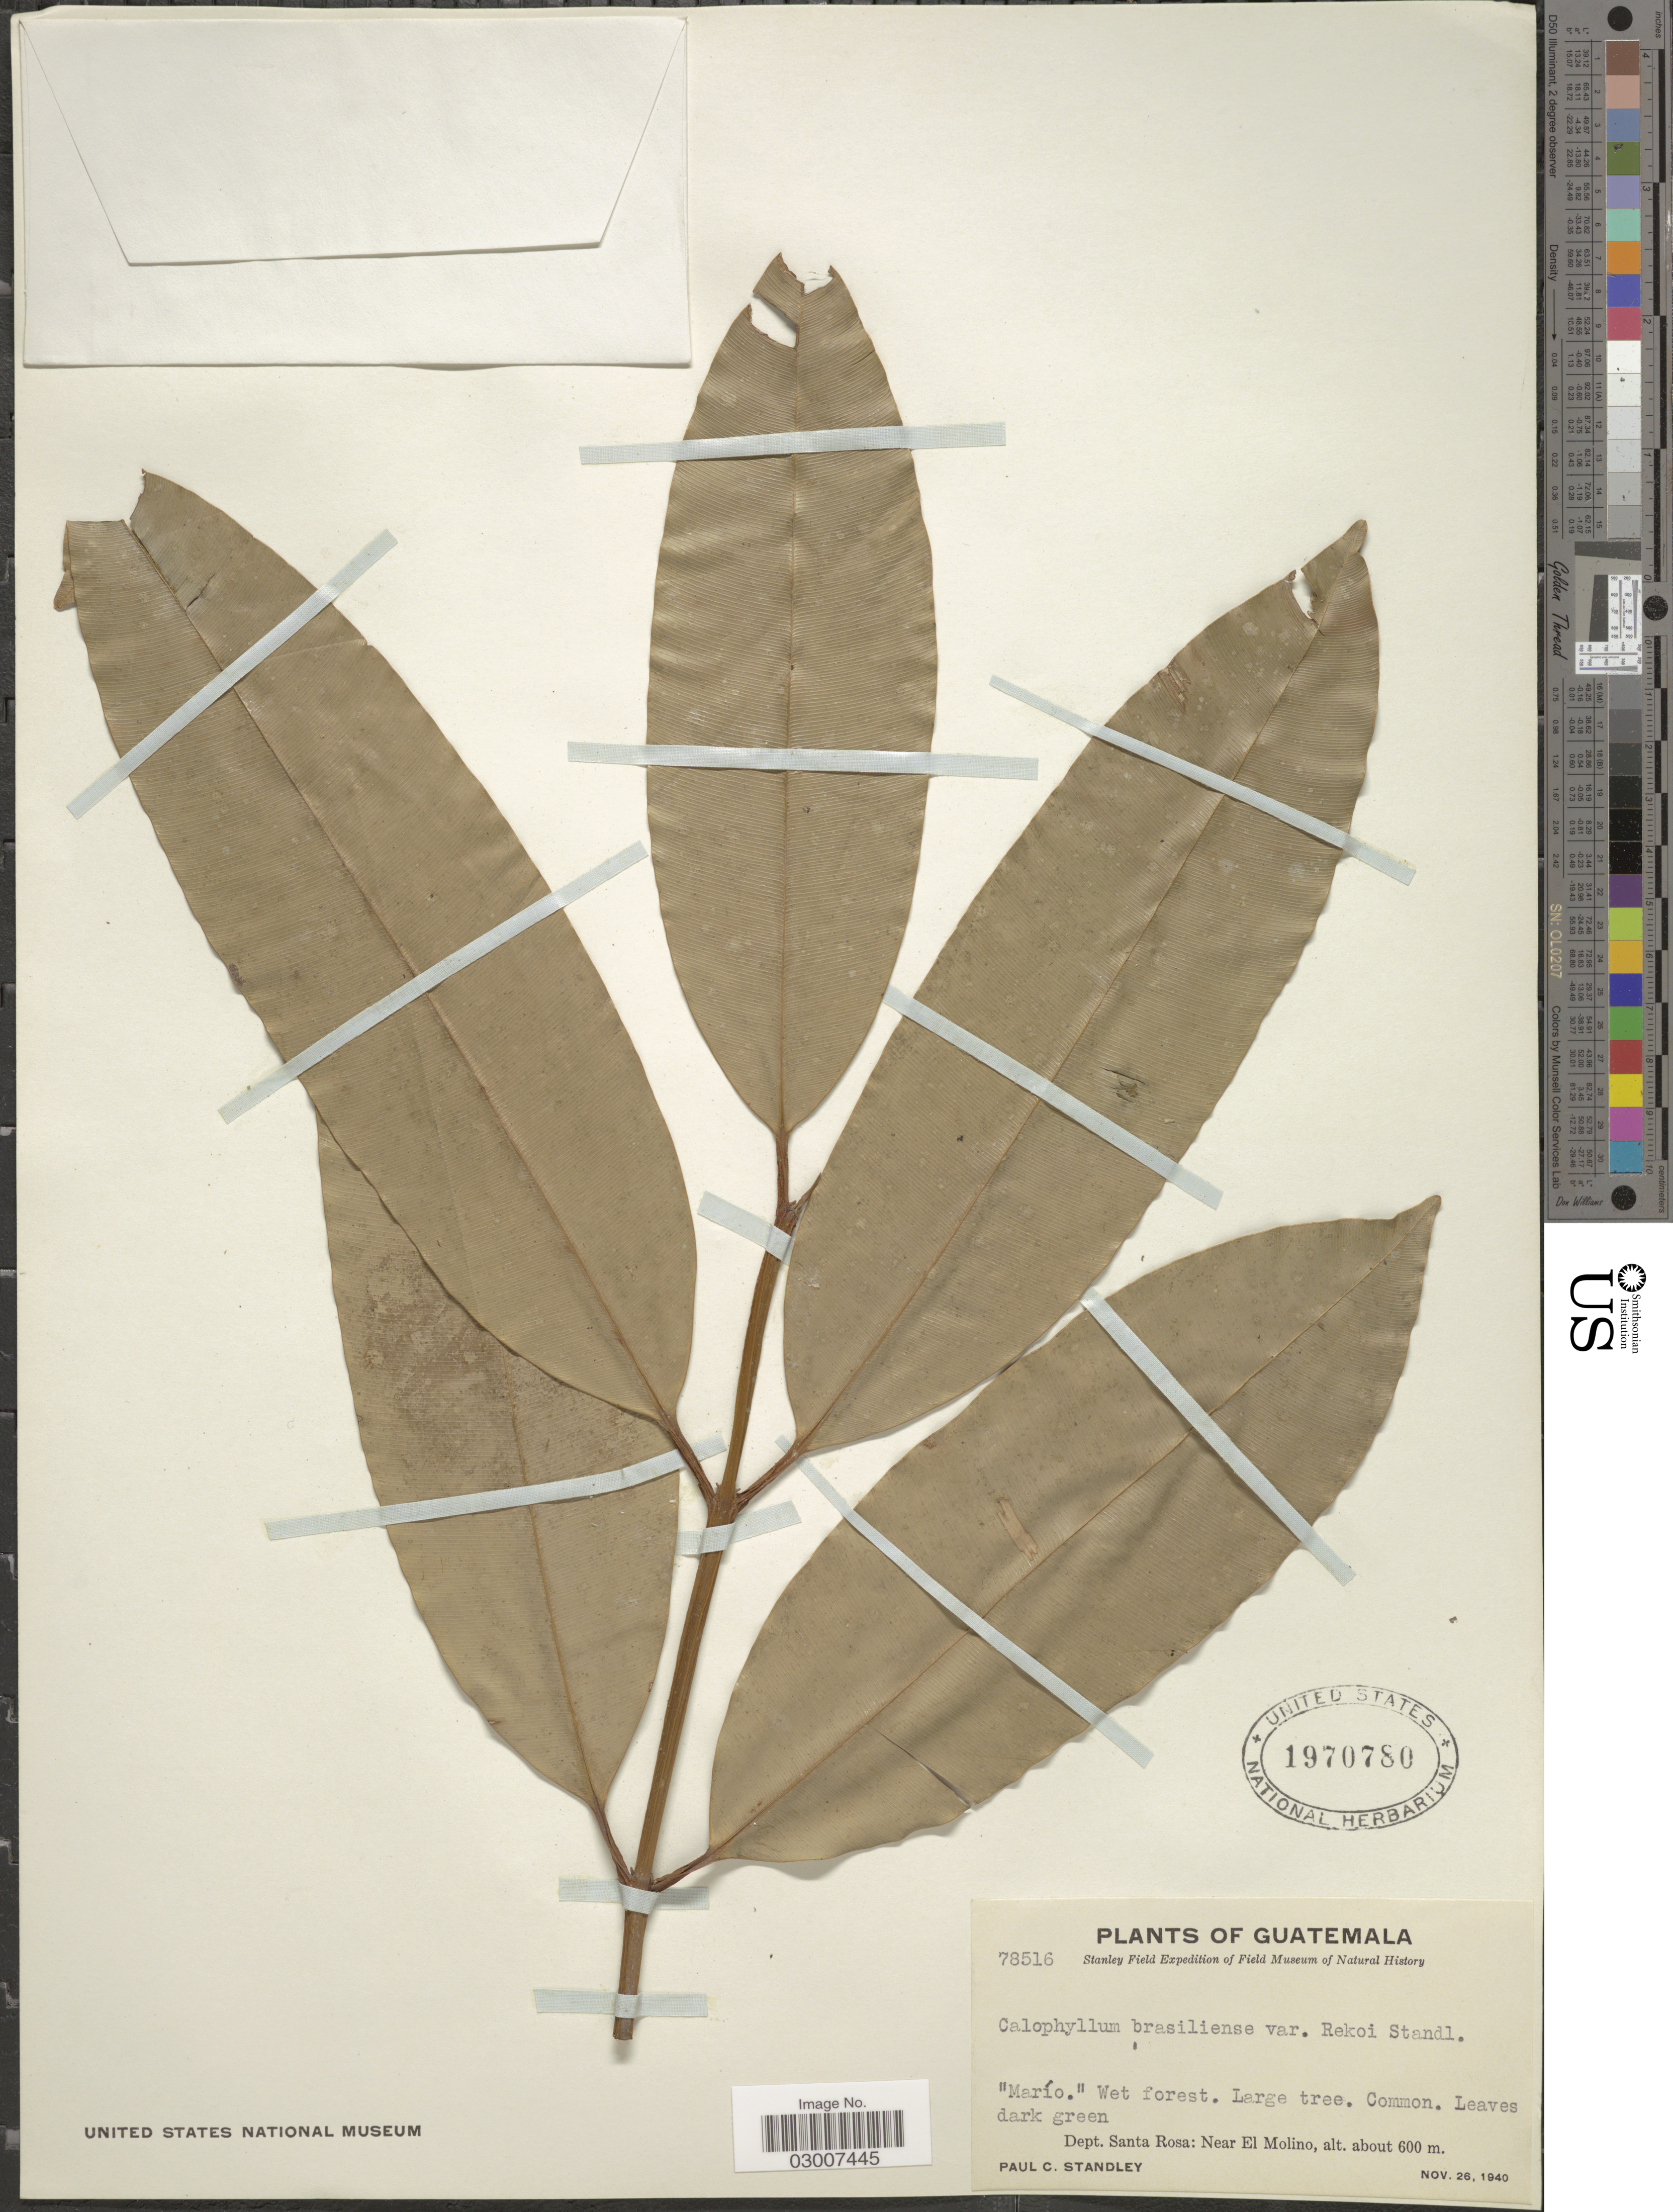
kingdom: Plantae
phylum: Tracheophyta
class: Magnoliopsida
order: Malpighiales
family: Calophyllaceae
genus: Calophyllum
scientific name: Calophyllum brasiliense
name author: Cambess.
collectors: P. C. Standley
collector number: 78516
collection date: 1940-11-26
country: Guatemala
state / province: Santa Rosa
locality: Dept. Santa Rosa: Near El Molino.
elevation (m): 600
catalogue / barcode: US 1970780